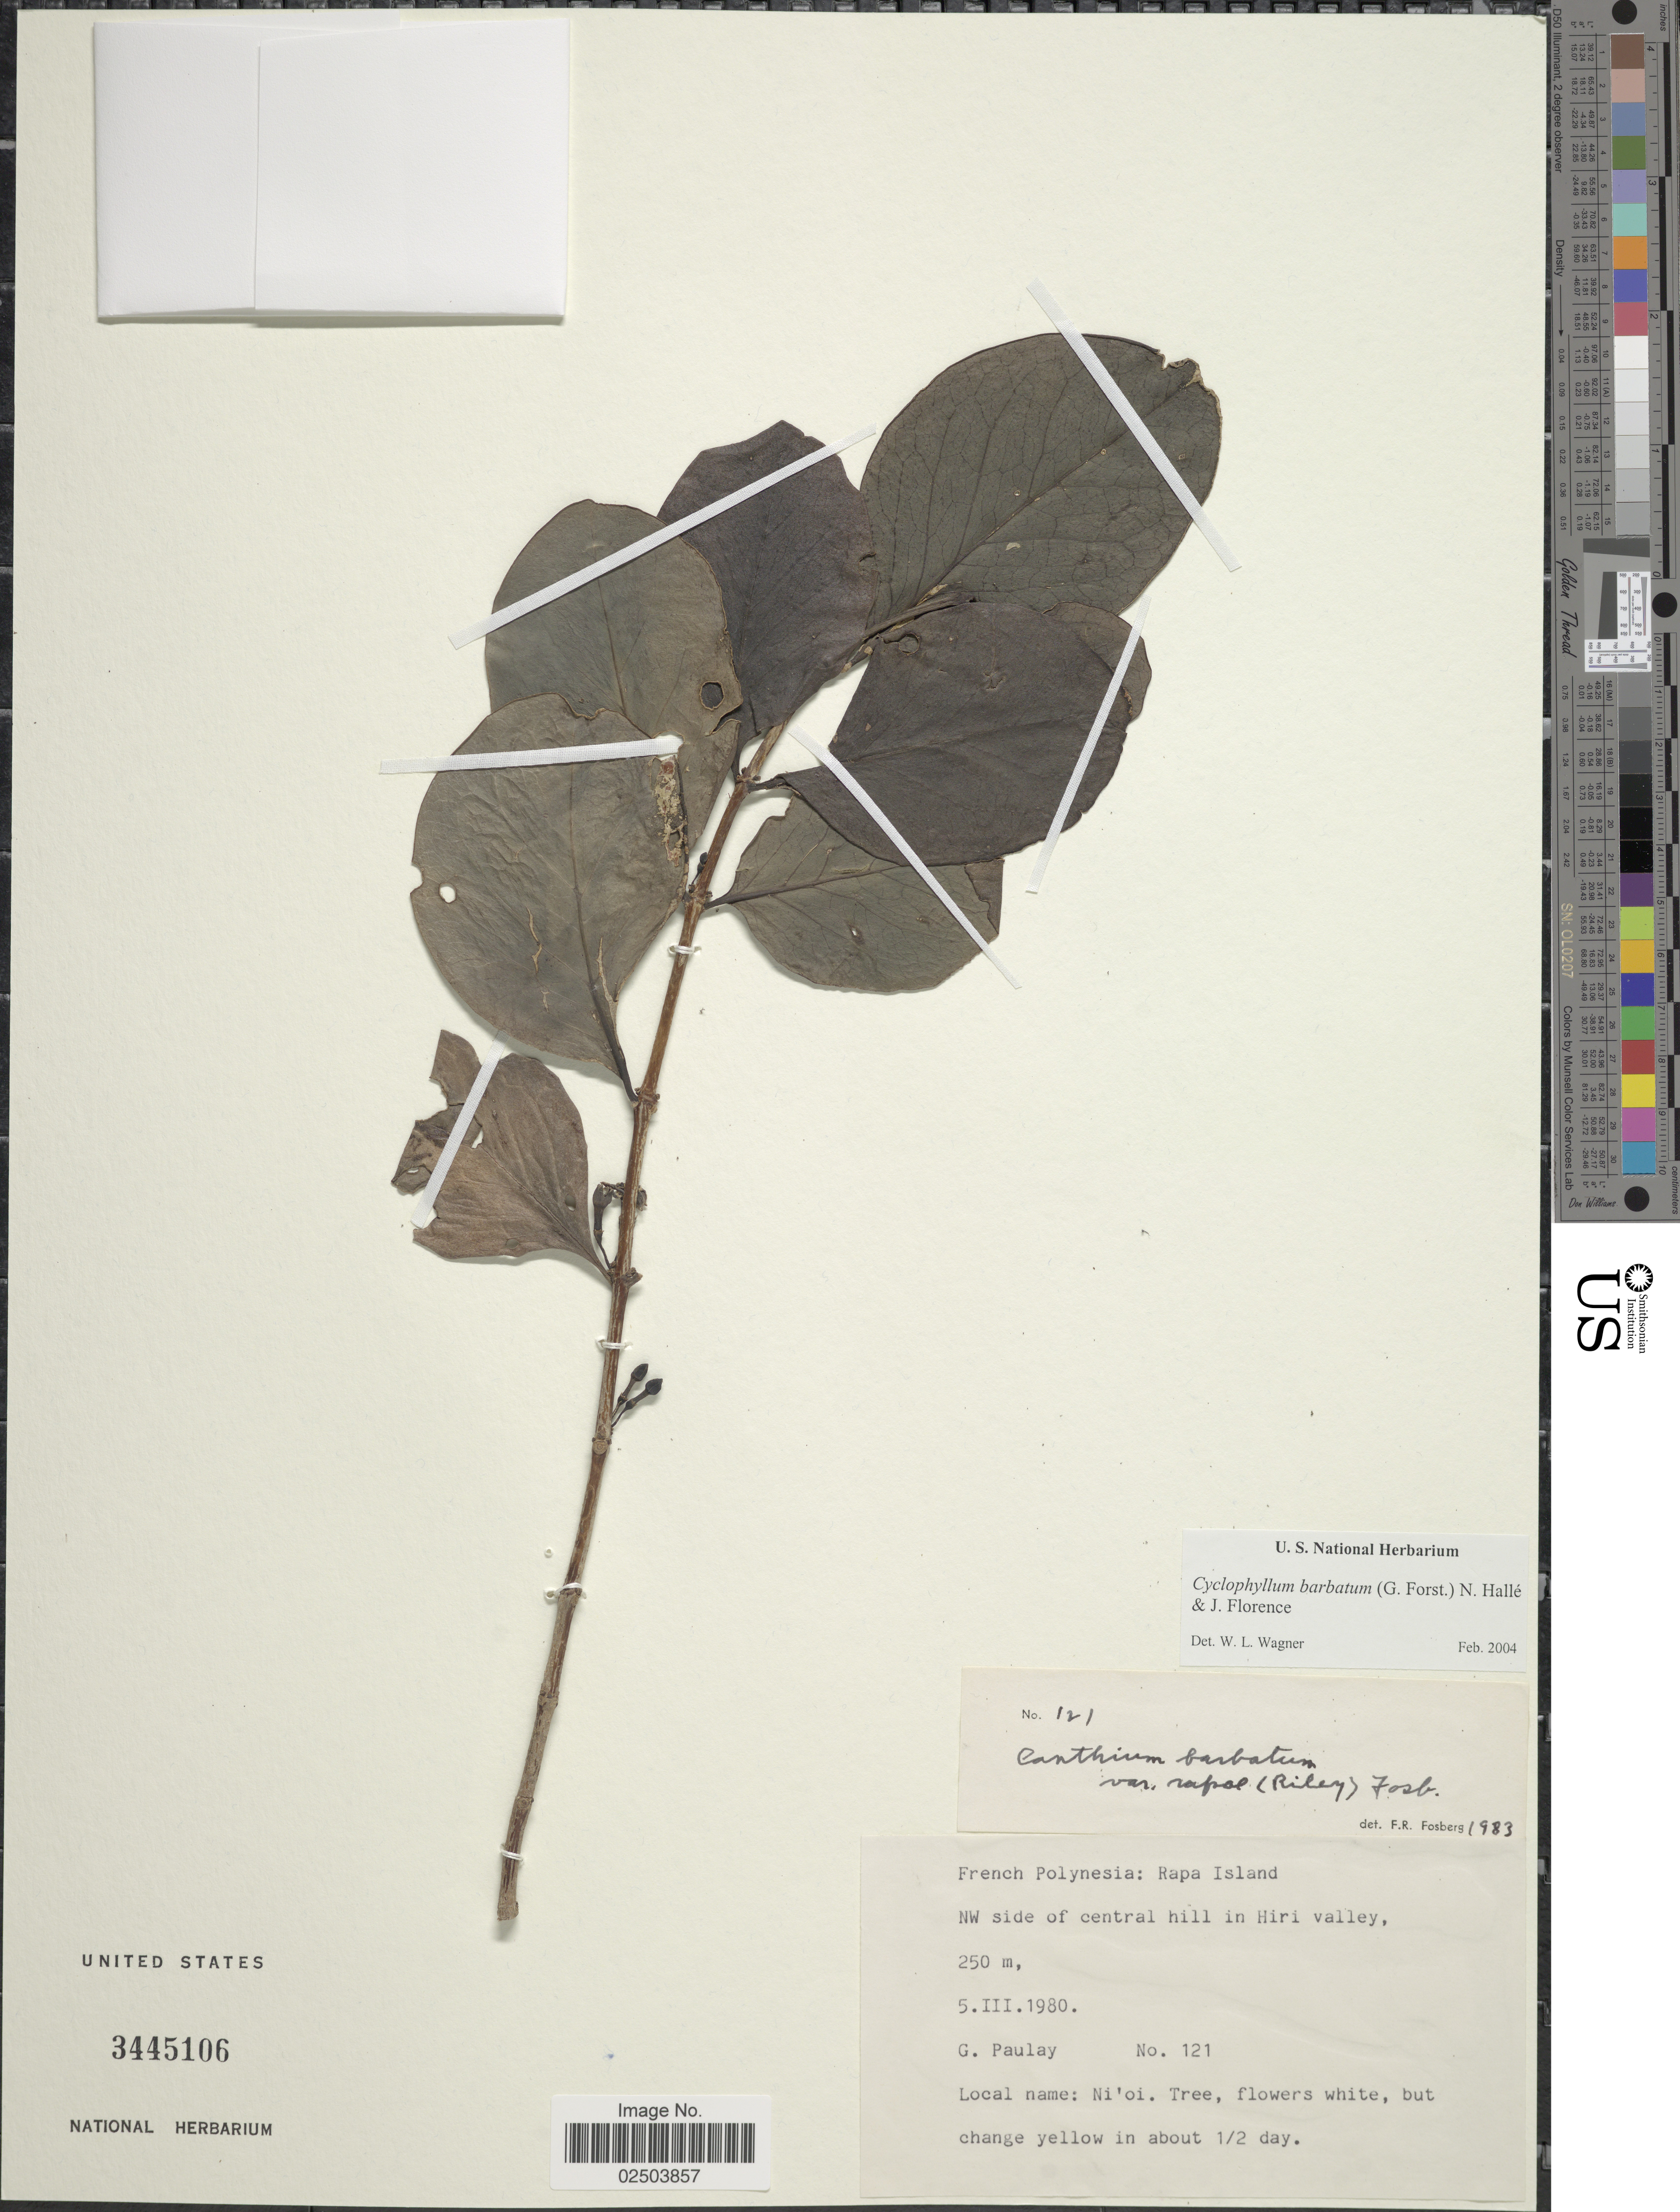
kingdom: Plantae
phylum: Tracheophyta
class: Magnoliopsida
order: Gentianales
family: Rubiaceae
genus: Cyclophyllum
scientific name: Cyclophyllum barbatum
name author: (G. Forst.) N. Hallé & J. Florence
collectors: G. Paulay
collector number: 121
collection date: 1980-03-05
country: French Polynesia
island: Rapa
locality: Rapa Island, NW side of central hill in Hiri valley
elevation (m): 250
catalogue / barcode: US 3445106